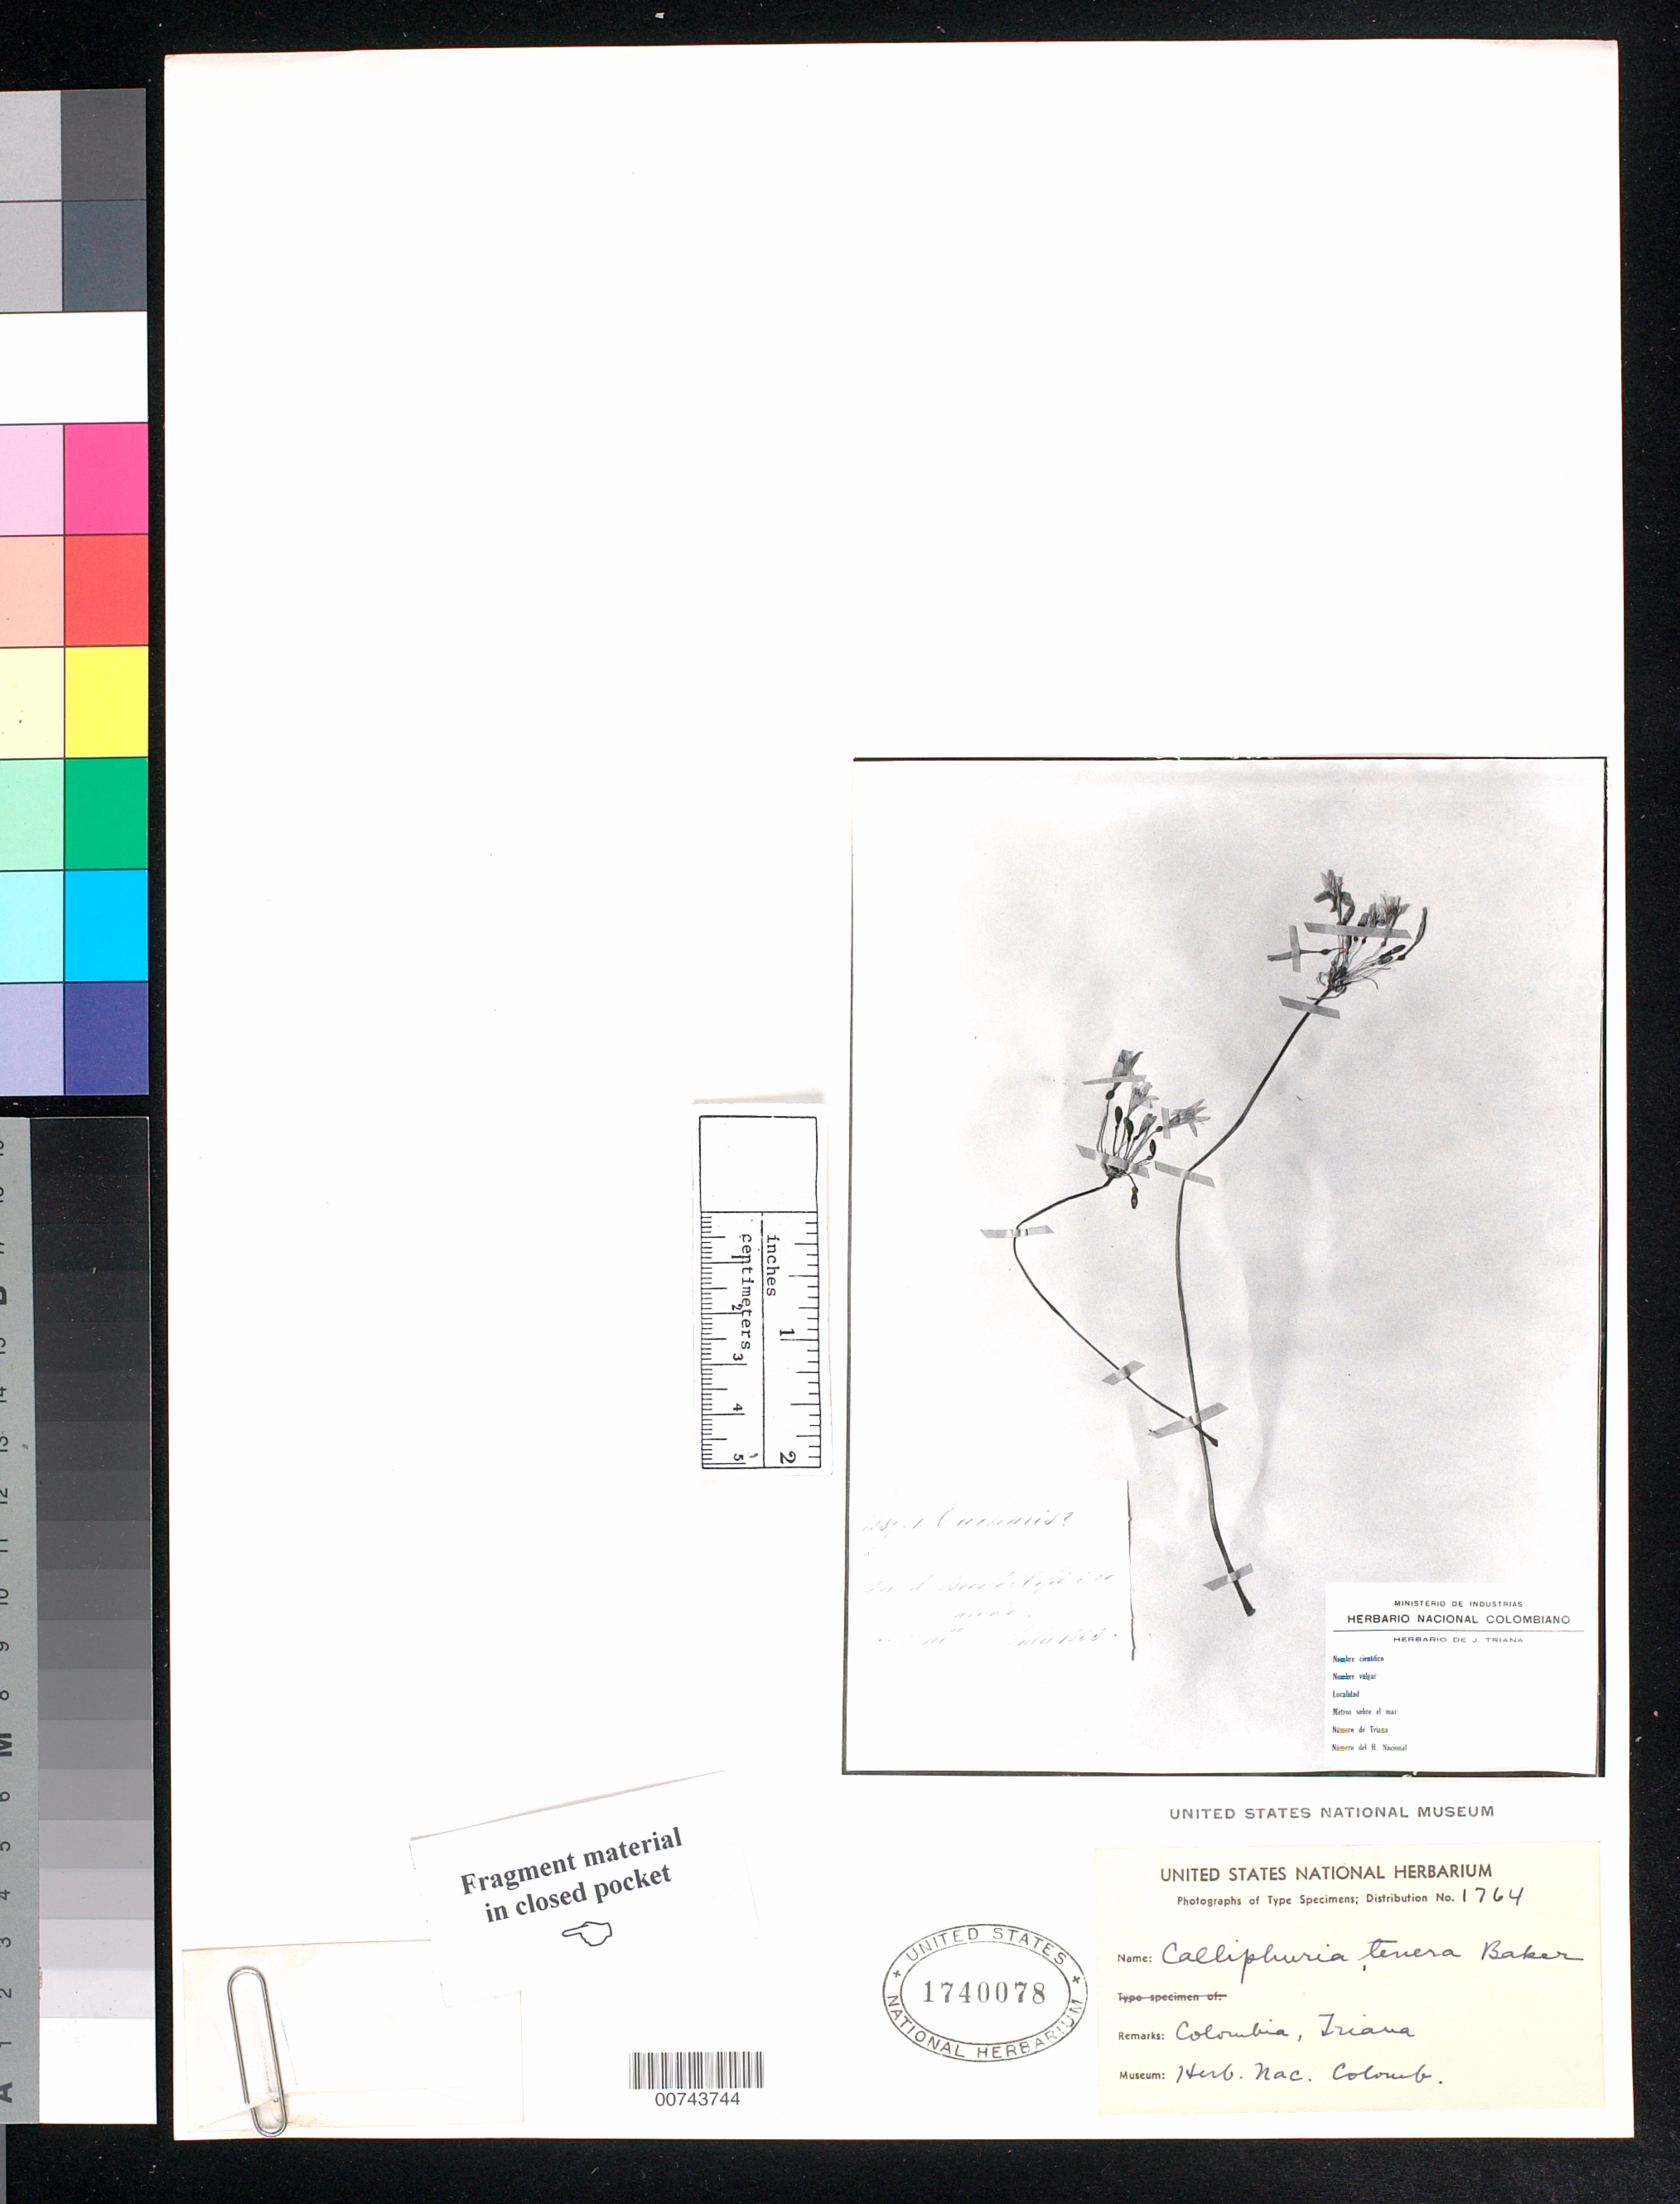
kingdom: Plantae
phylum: Tracheophyta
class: Liliopsida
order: Asparagales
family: Amaryllidaceae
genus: Caliphruria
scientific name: Caliphruria tenera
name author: Baker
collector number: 1764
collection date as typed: Jul 1853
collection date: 1853-07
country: Colombia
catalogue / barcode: US 1740078